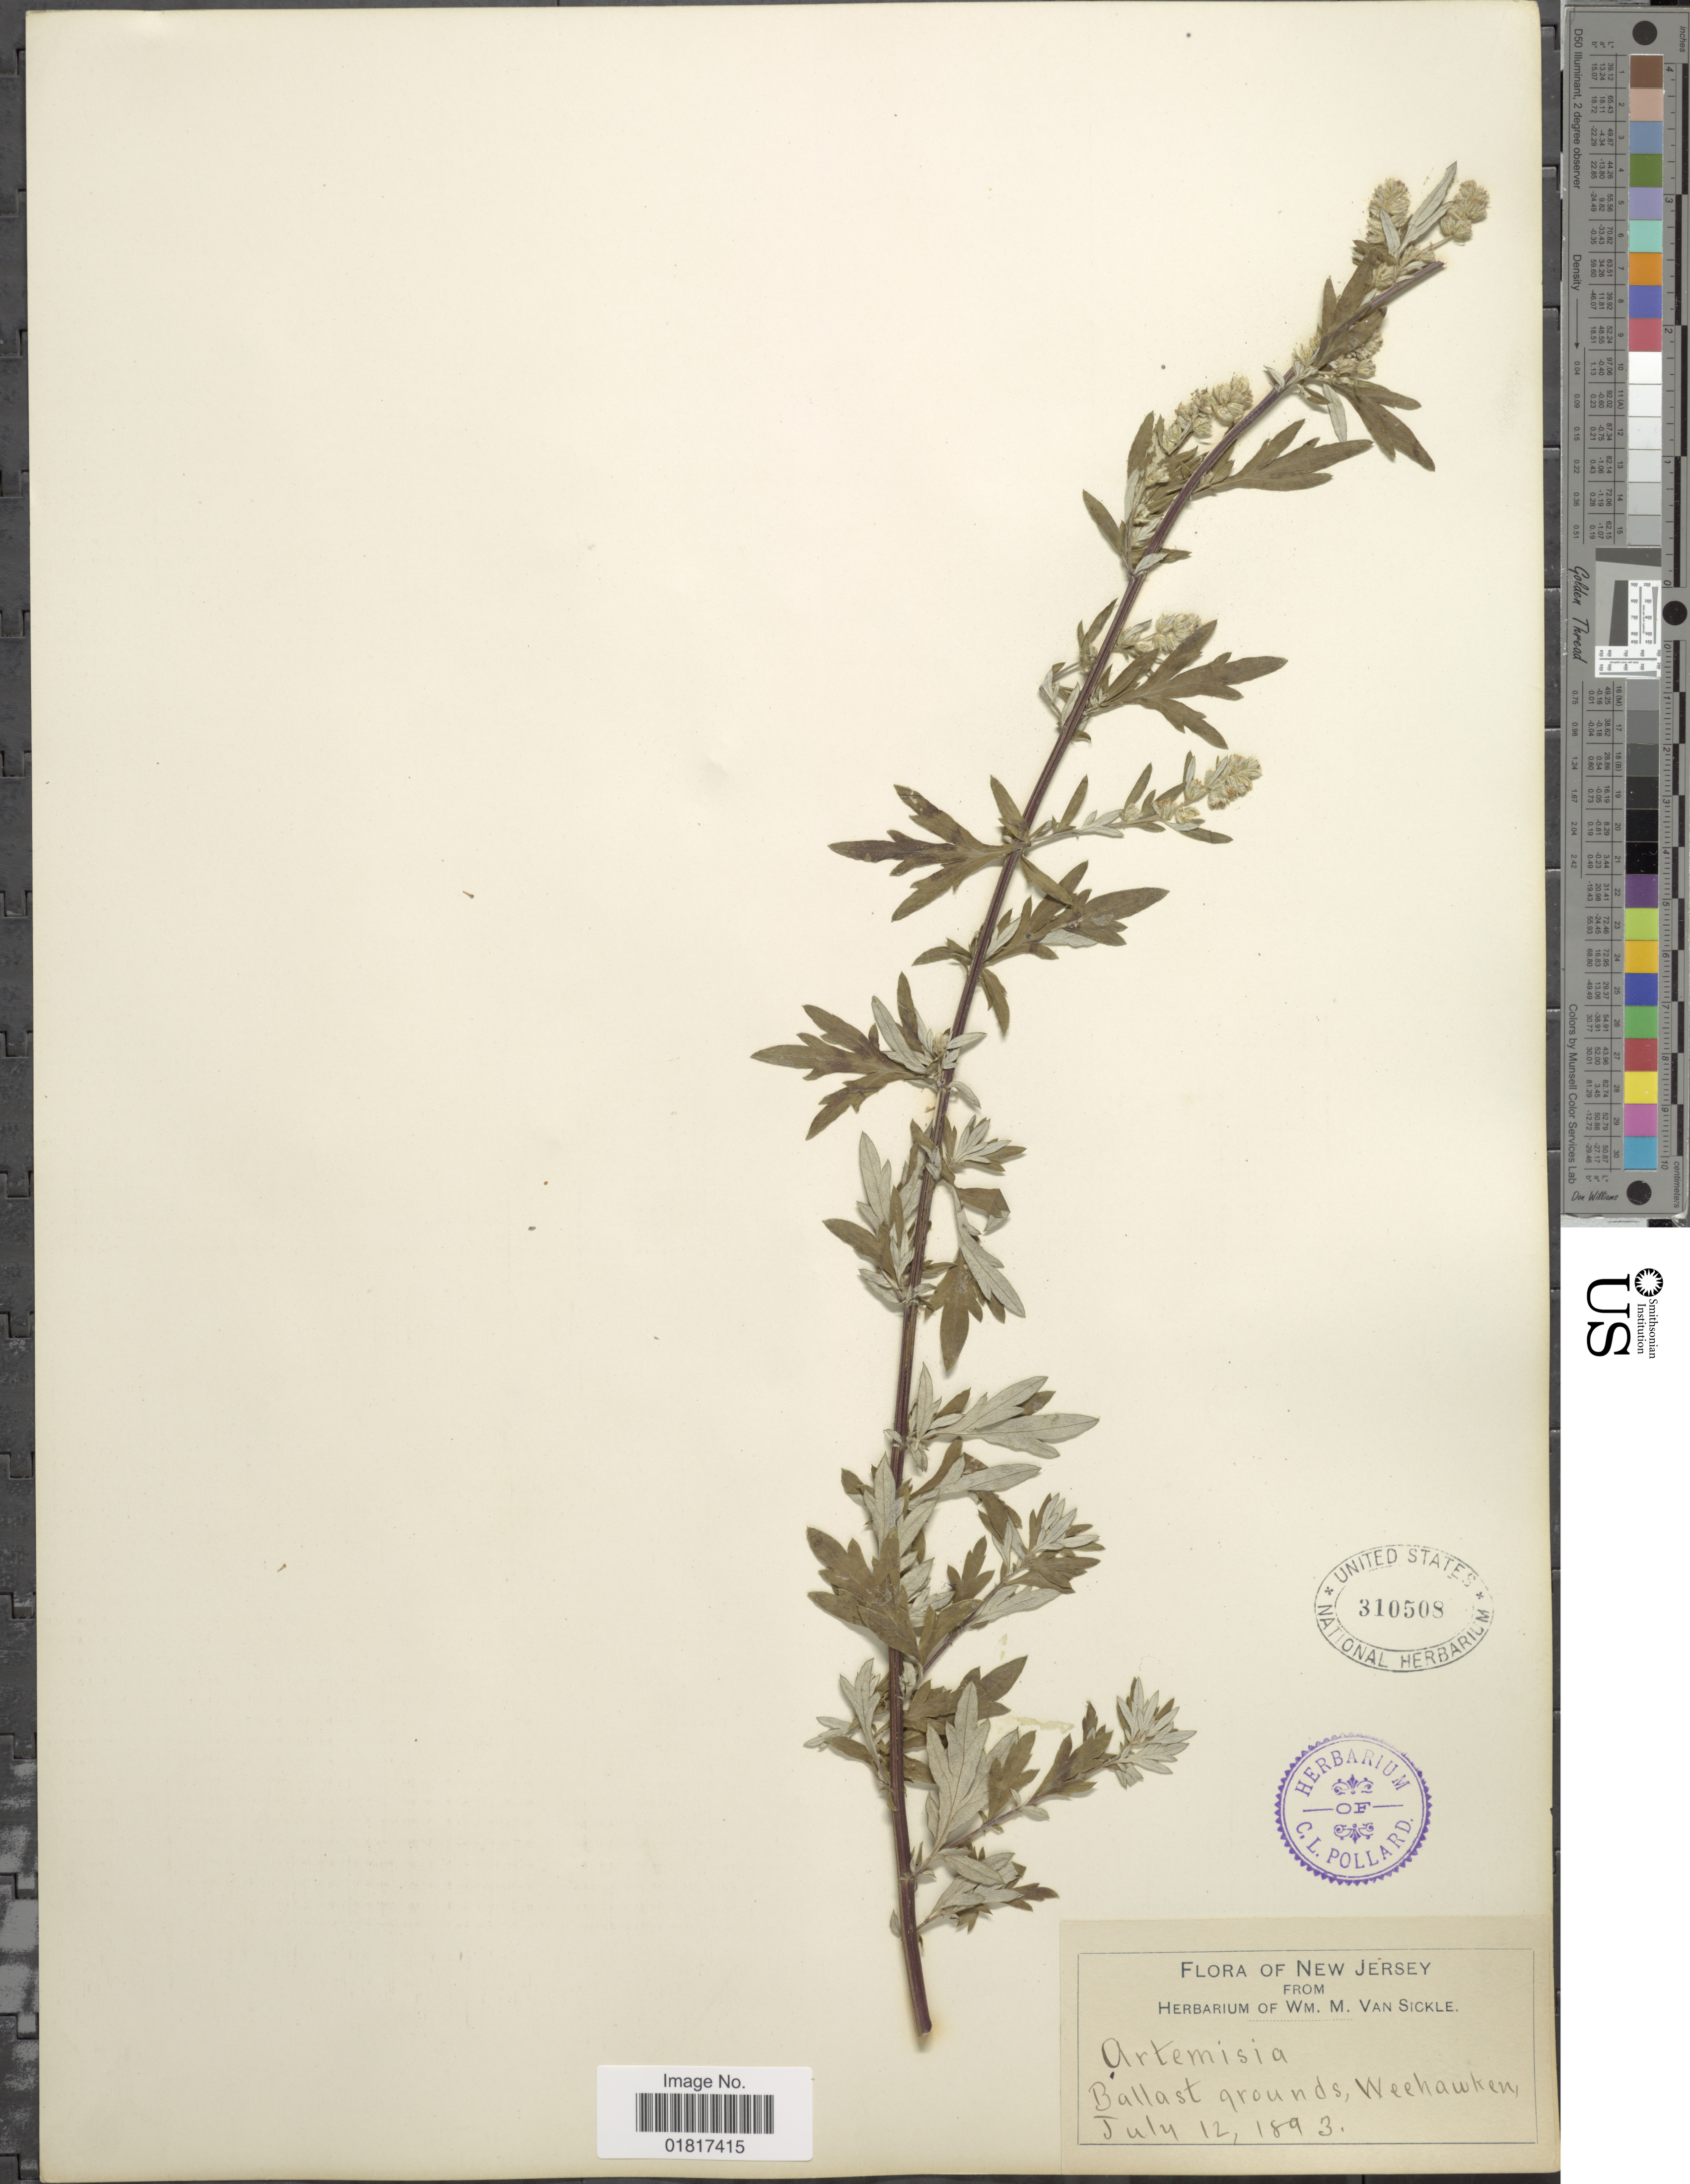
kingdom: Plantae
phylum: Tracheophyta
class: Magnoliopsida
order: Asterales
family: Asteraceae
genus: Artemisia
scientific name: Artemisia vulgaris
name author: L.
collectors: ex herb. Wm. M. Van Sickle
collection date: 1893-07-12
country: United States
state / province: New Jersey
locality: Ballast grounds, Weehawken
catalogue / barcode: US 310508